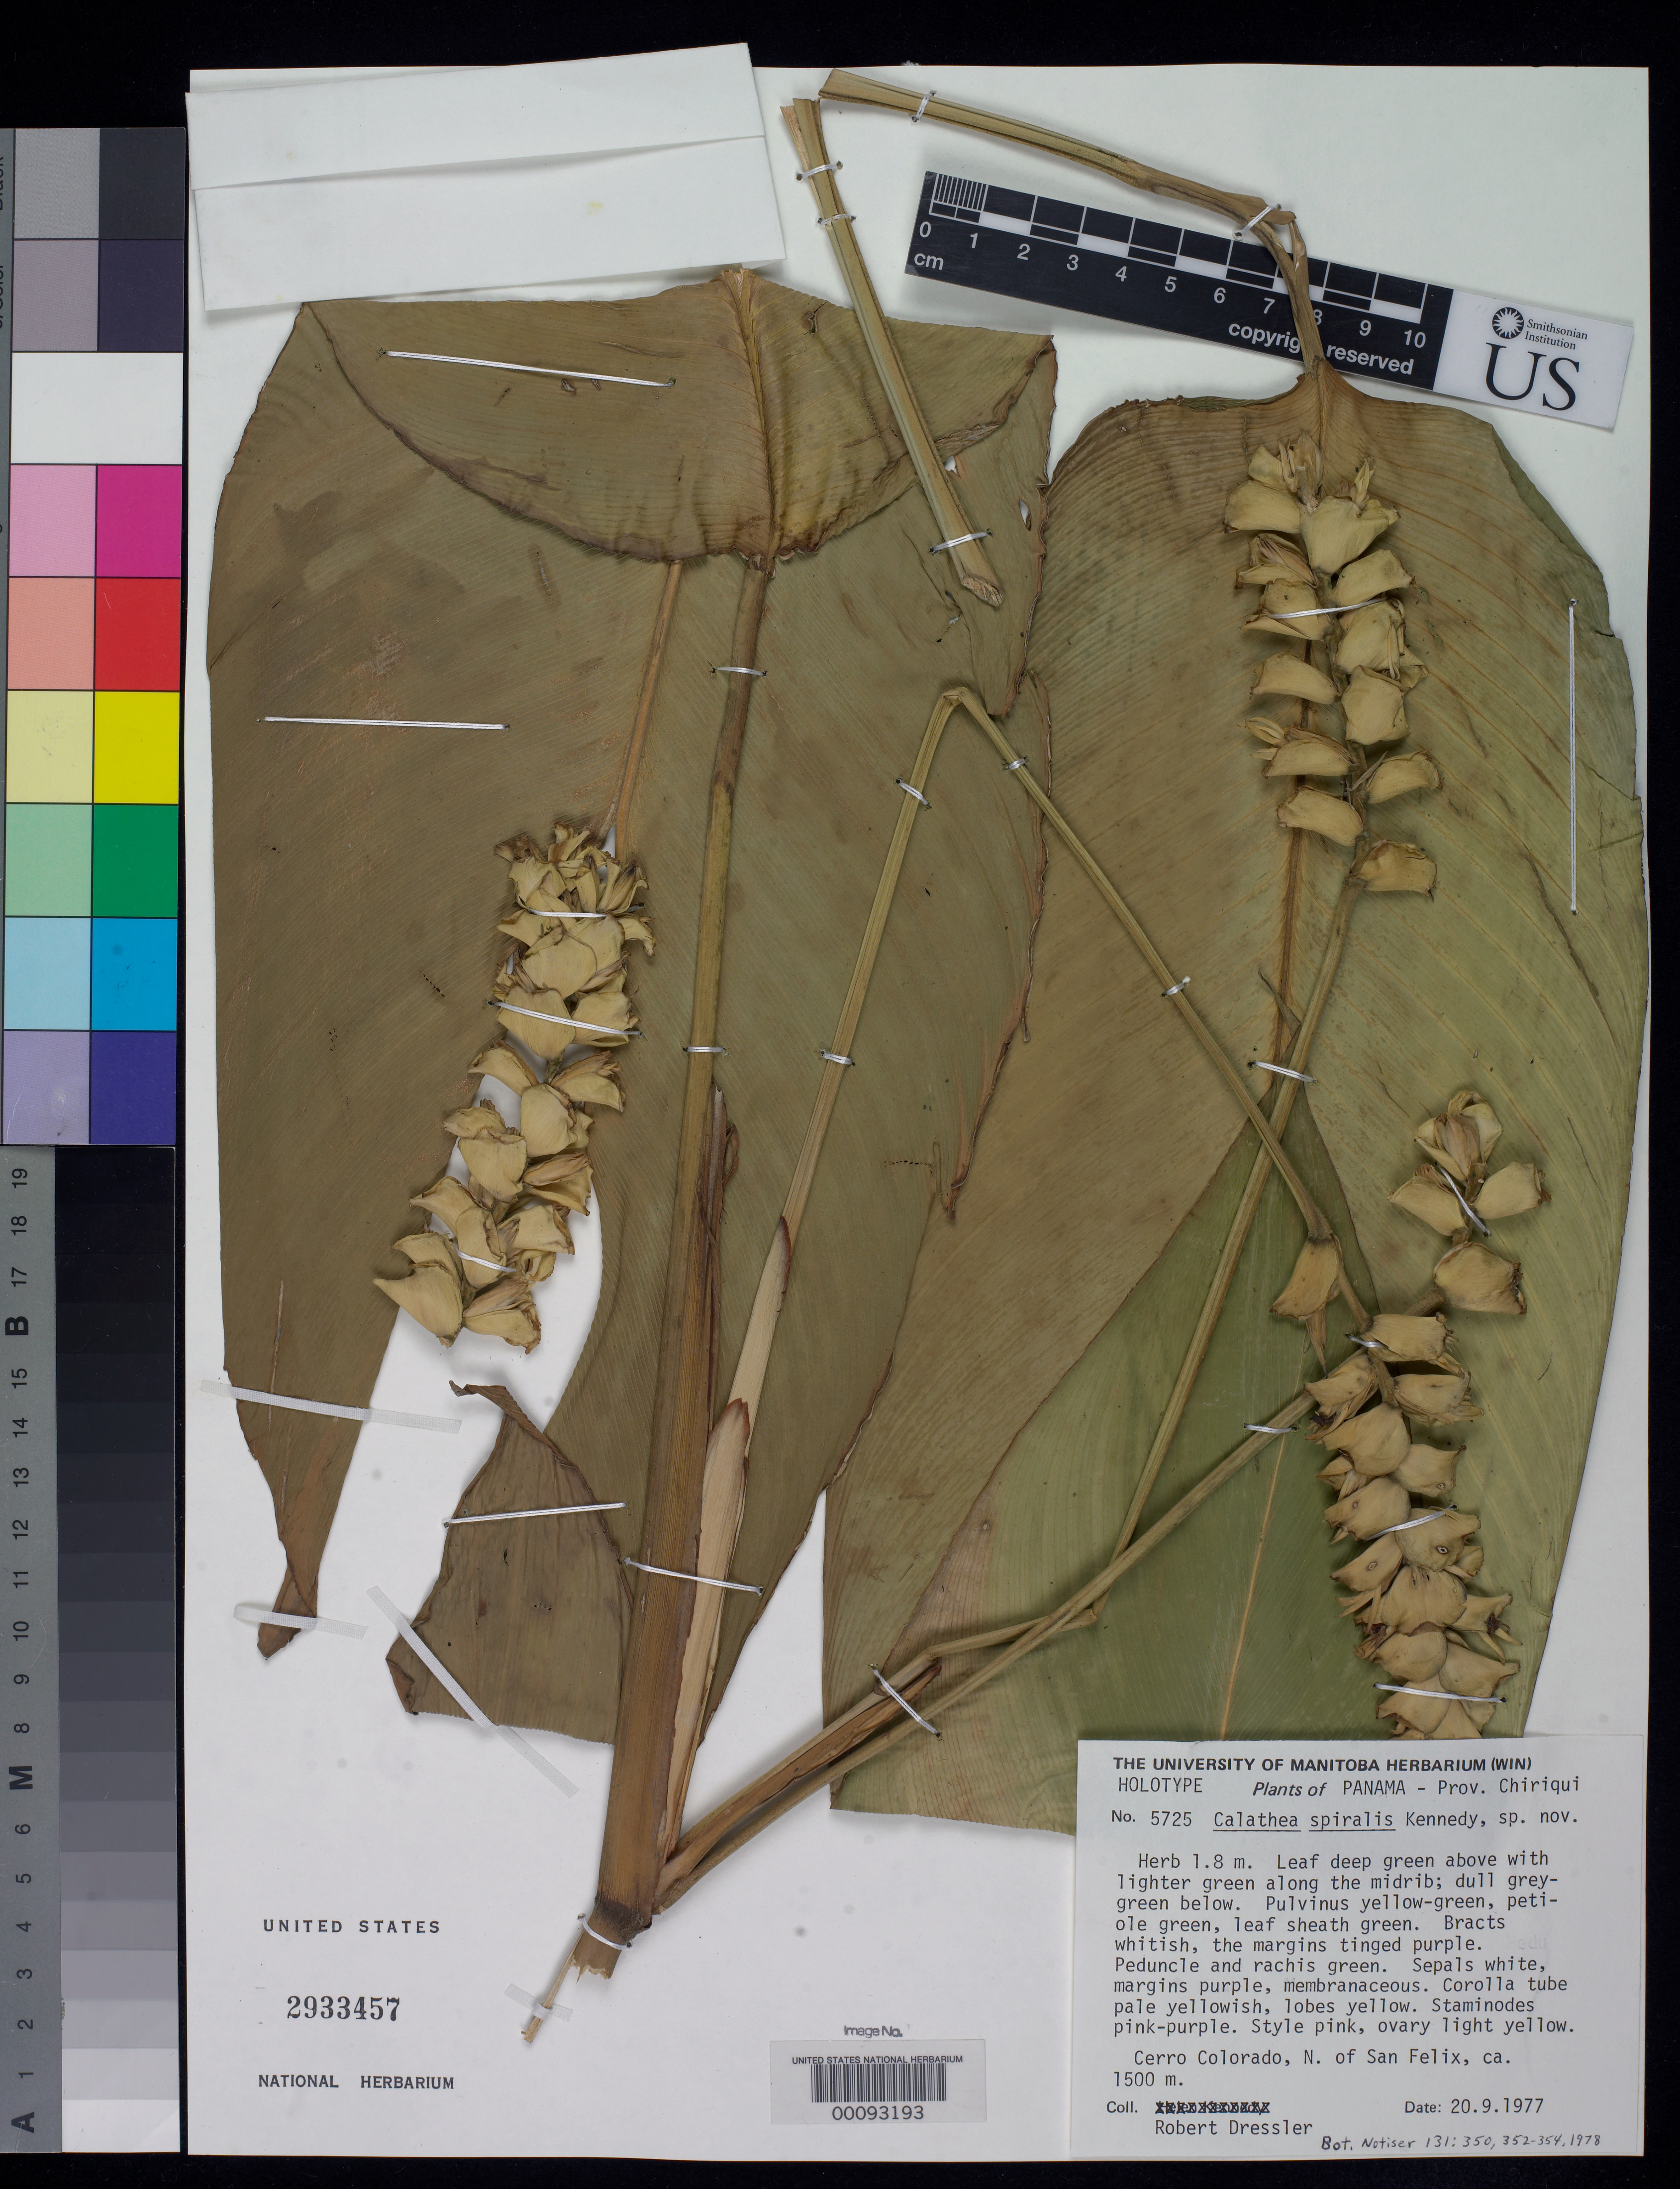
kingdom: Plantae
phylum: Tracheophyta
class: Liliopsida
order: Zingiberales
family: Marantaceae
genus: Calathea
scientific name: Calathea spiralis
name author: H. Kenn.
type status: Holotype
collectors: R. Dressler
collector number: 5725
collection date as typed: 20 Sep 1977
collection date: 1977-09-20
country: Panama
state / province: Chiriquí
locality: Cerro Colorado, N. of San Felix.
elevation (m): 1500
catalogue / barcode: US 2933457